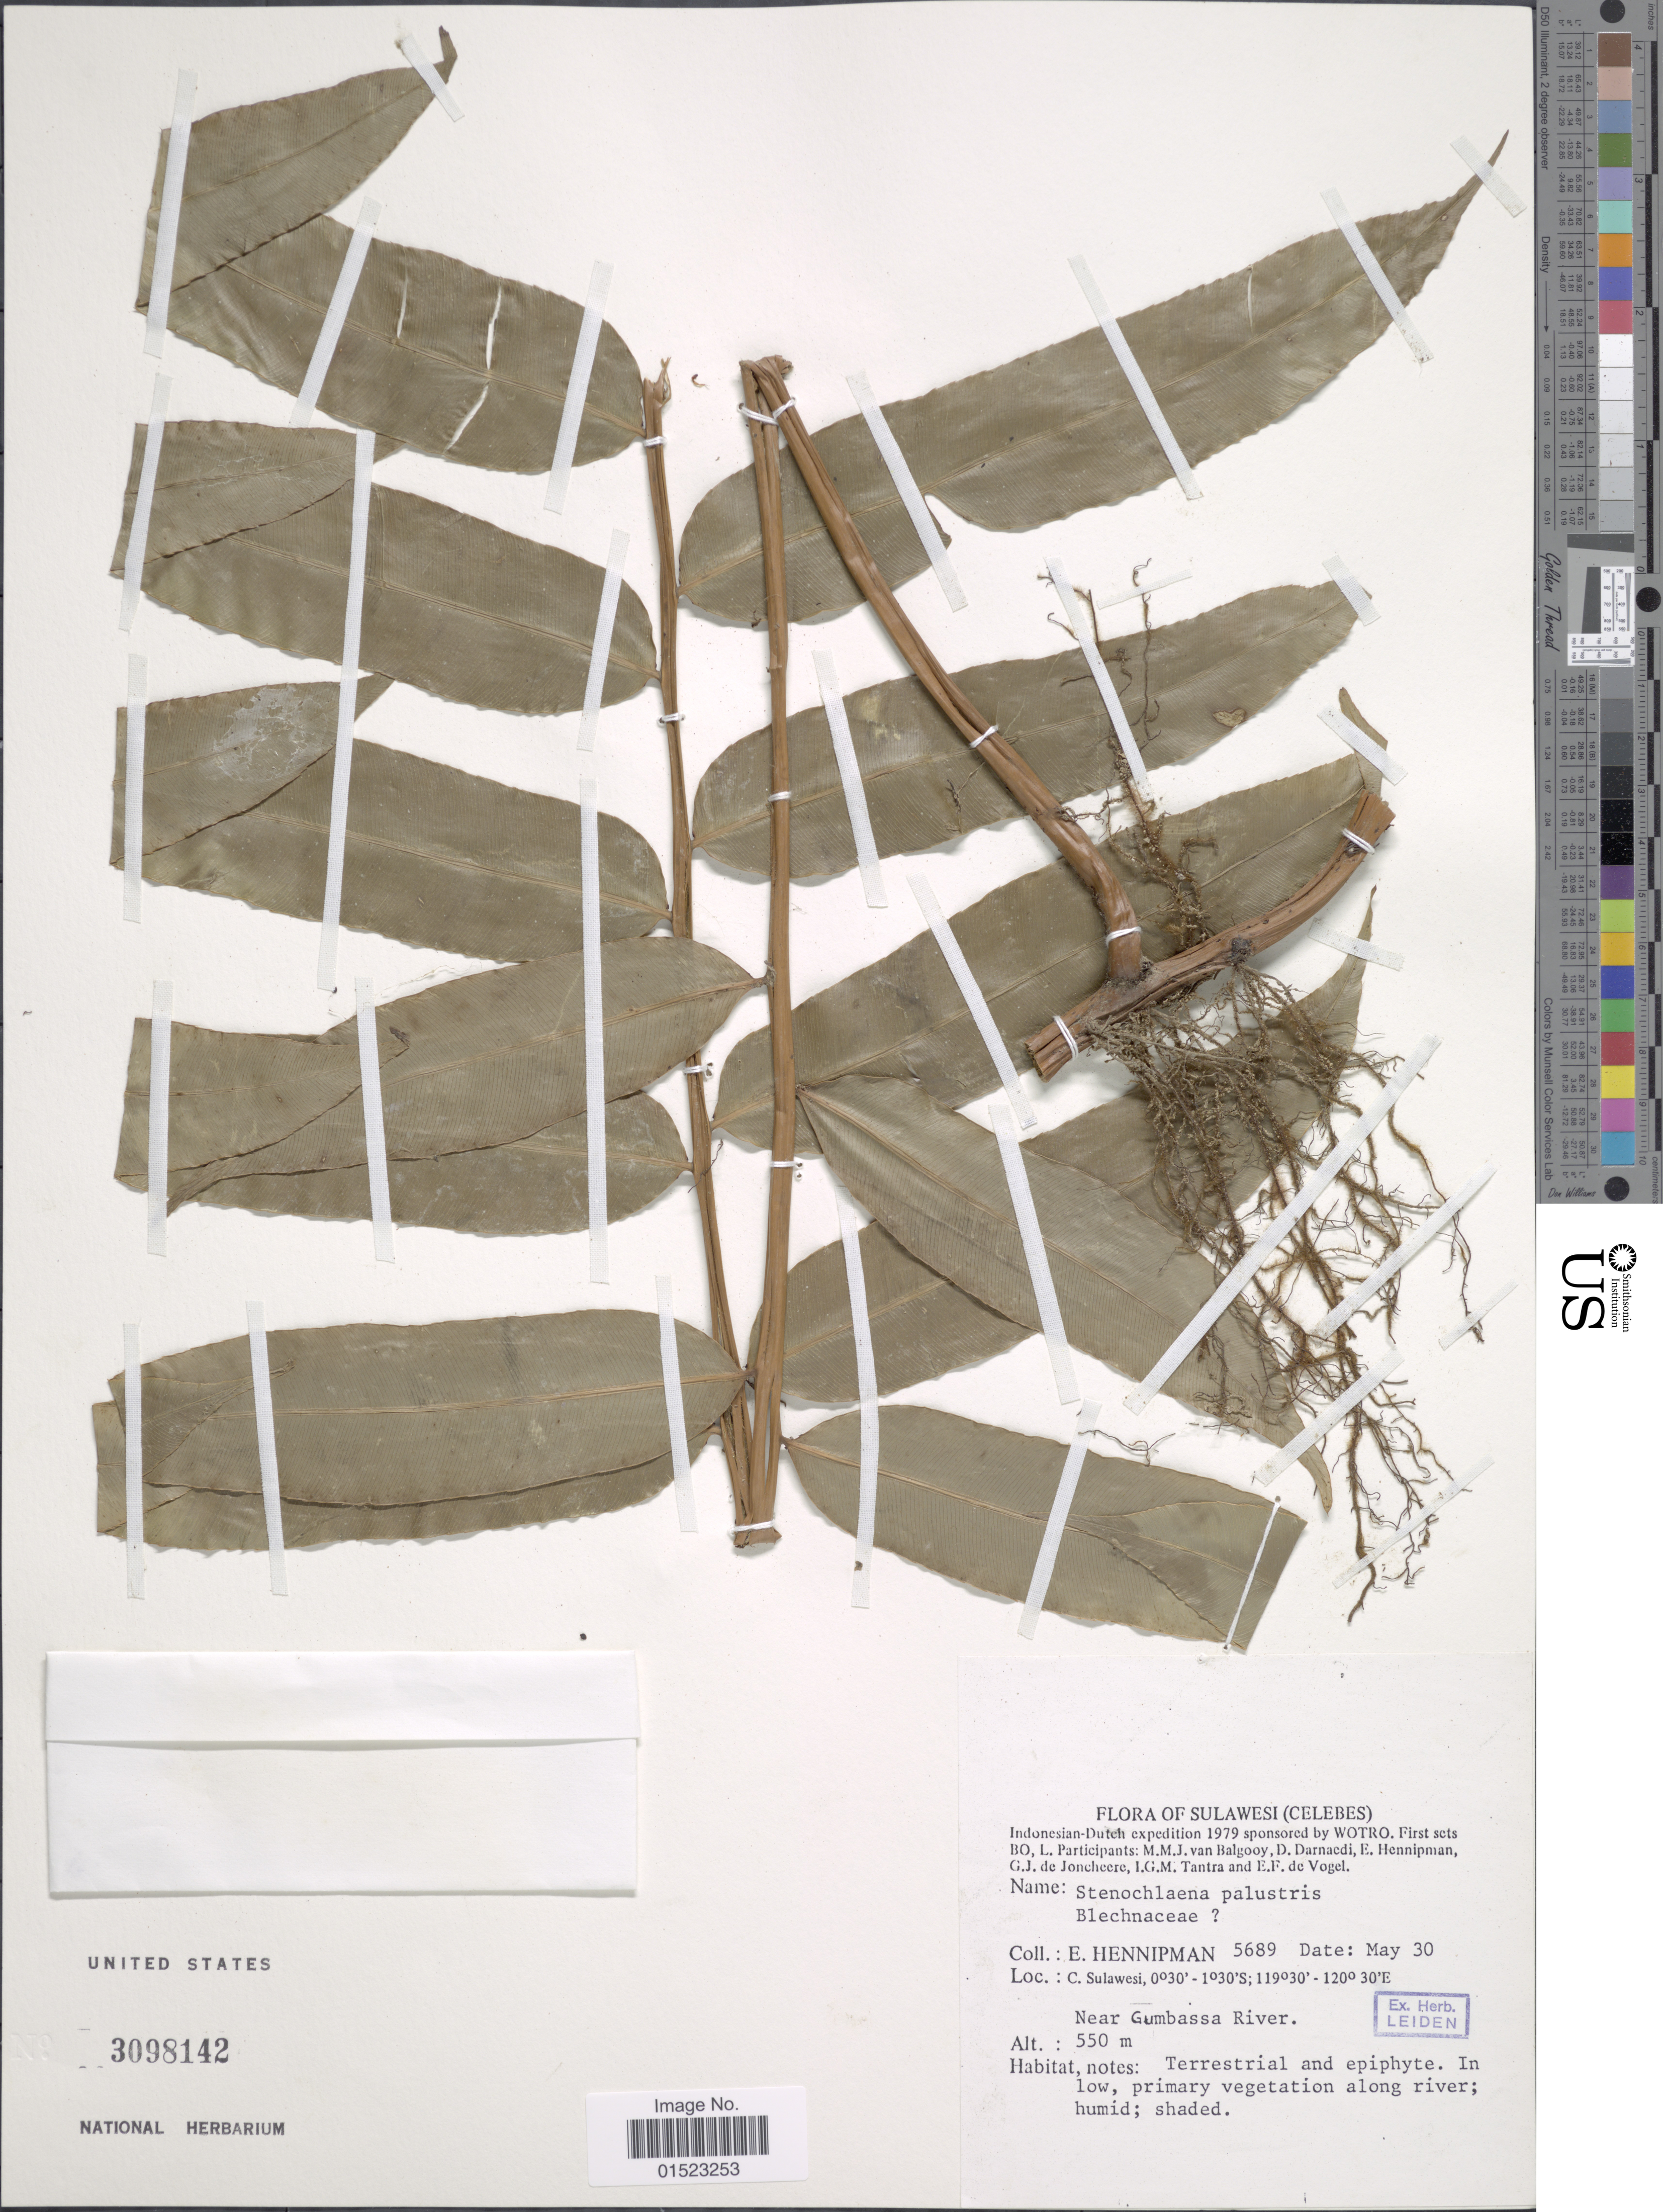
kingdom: Plantae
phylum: Tracheophyta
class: Polypodiopsida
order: Polypodiales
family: Blechnaceae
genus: Stenochlaena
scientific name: Stenochlaena palustris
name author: (Burm. f.) Bedd.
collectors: E. Hennipman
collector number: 5689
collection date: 1979-05-30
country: Indonesia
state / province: Sulawesi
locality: Indonesian-Dutch Expedition, C. Sulawesi, near Gumbassa River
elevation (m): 550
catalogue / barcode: US 3098142